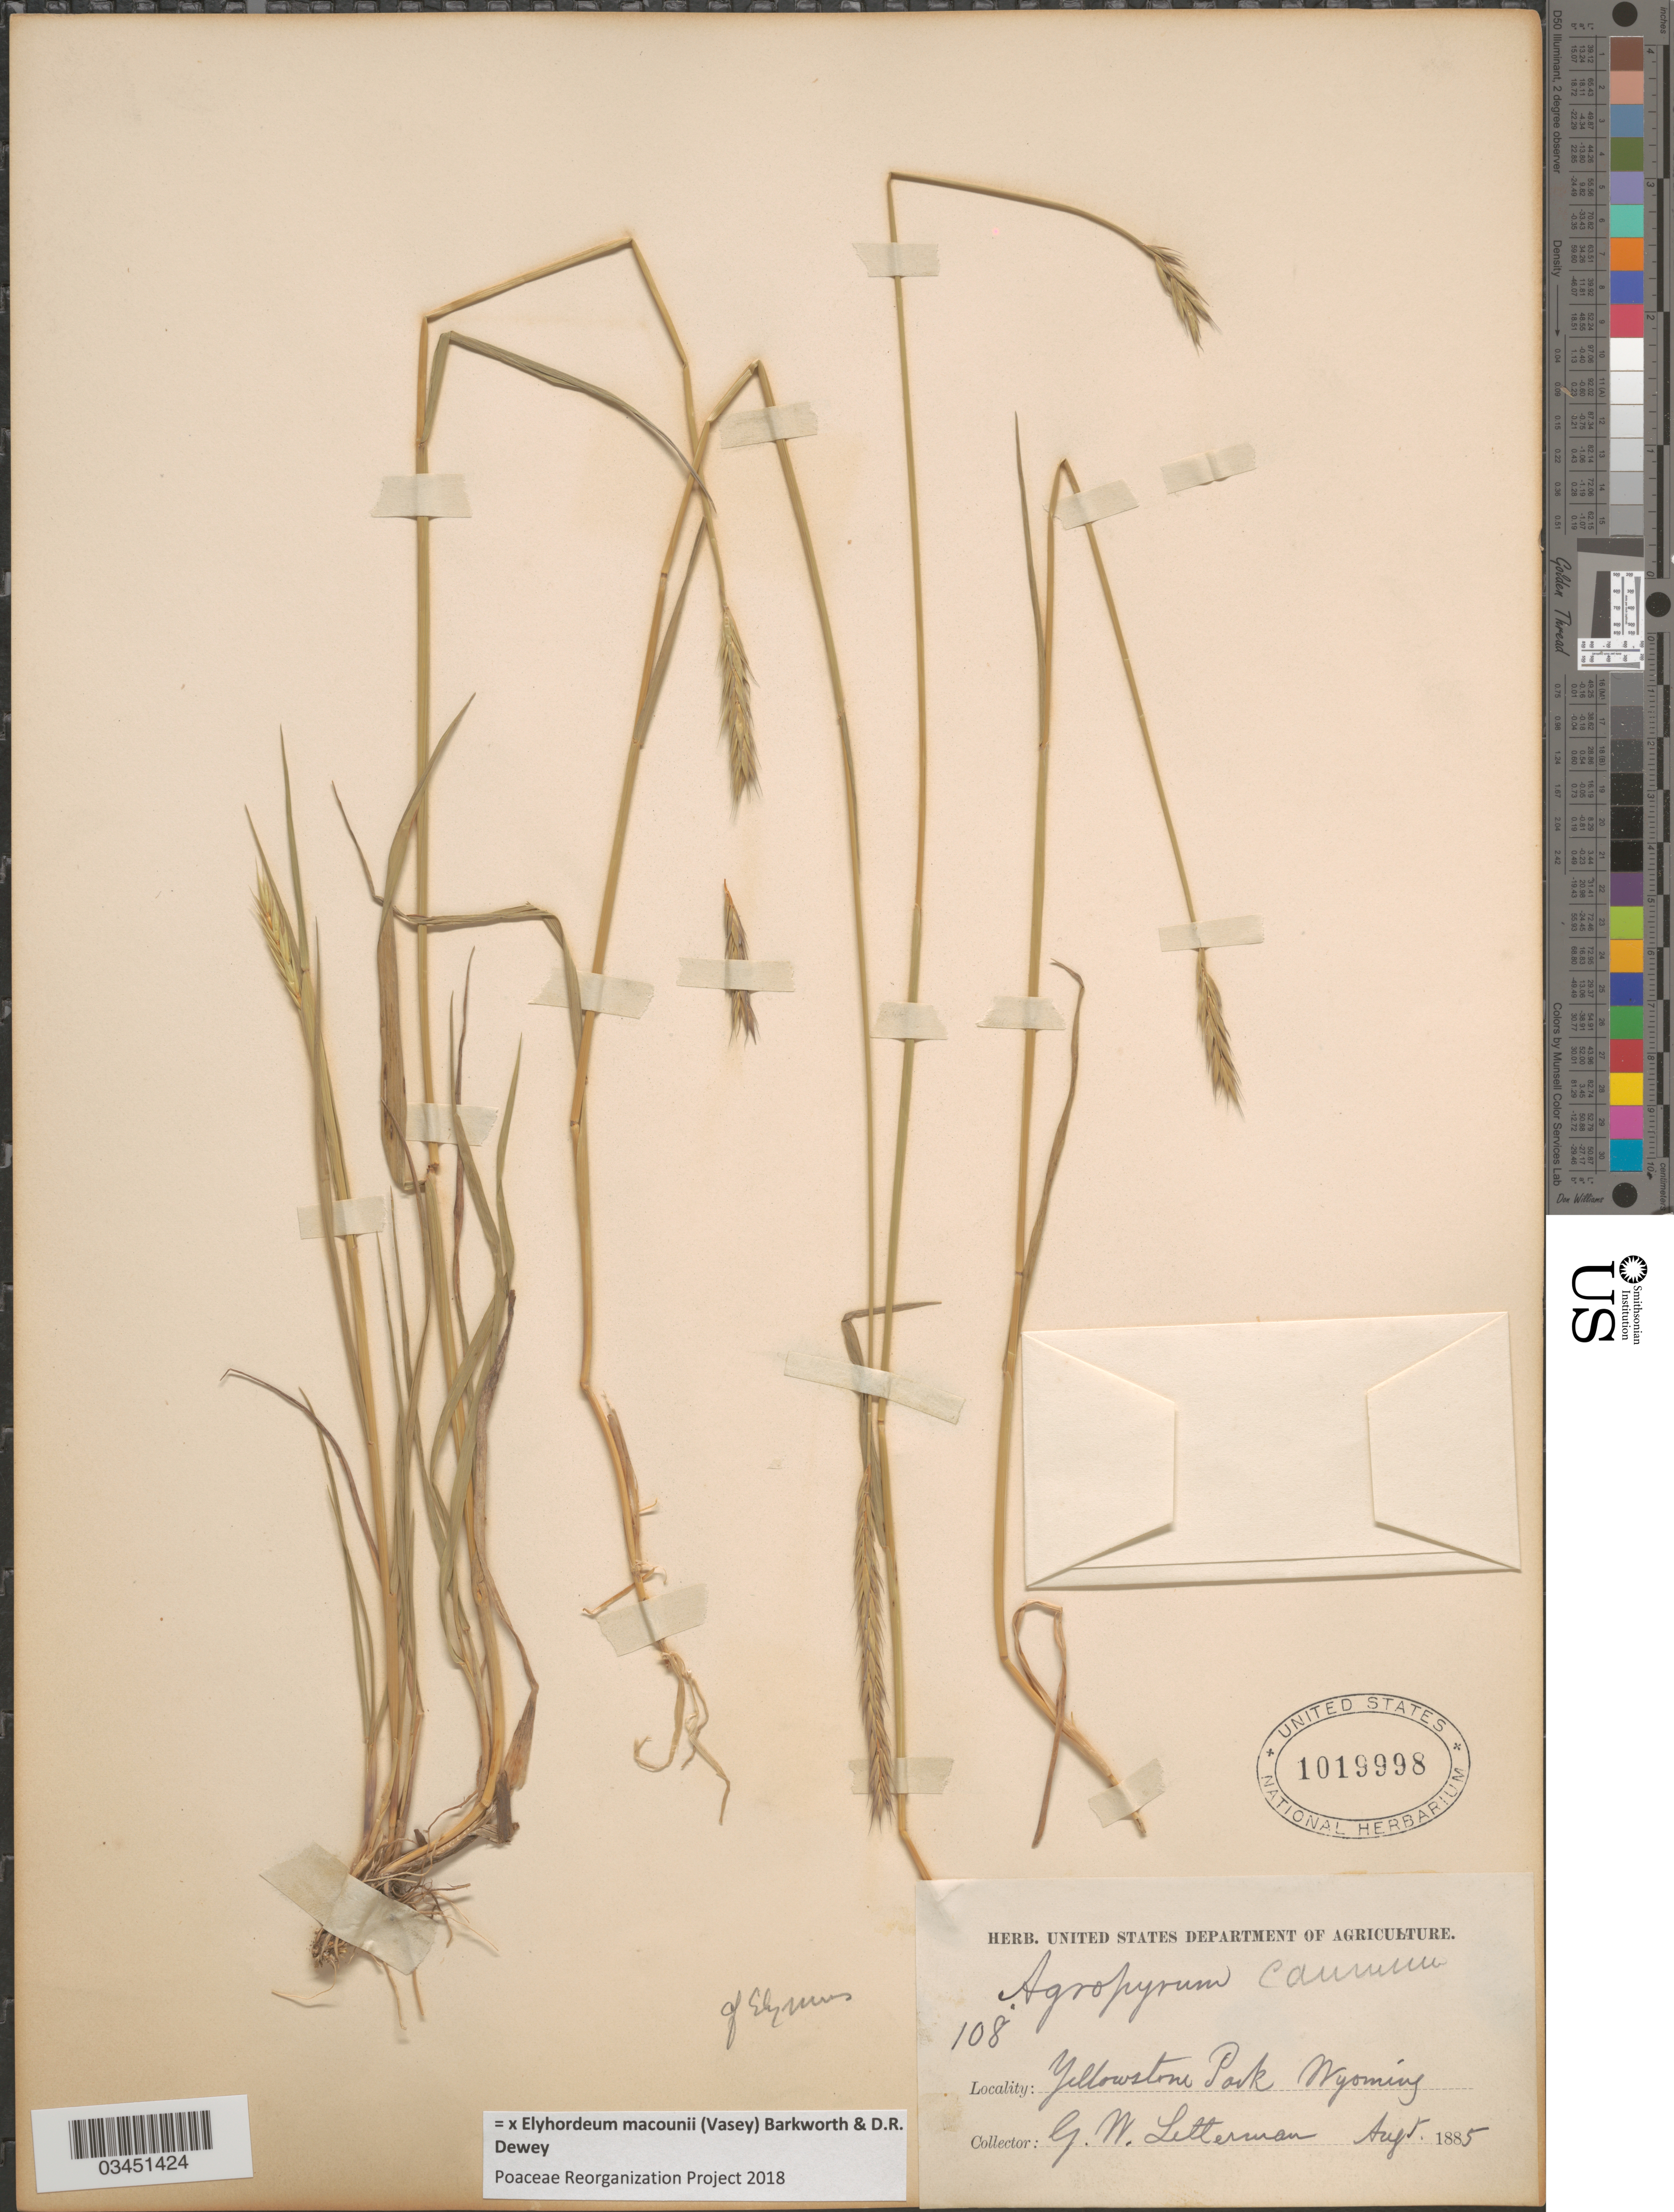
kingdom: Plantae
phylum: Tracheophyta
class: Liliopsida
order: Poales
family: Poaceae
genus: Elyhordeum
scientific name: x Elyhordeum macounii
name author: (Vasey) Barkworth & Dewey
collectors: G. W. Letterman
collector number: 108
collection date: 1885-08-05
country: United States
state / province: Wyoming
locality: Yellowstone Park.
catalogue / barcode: US 1019998